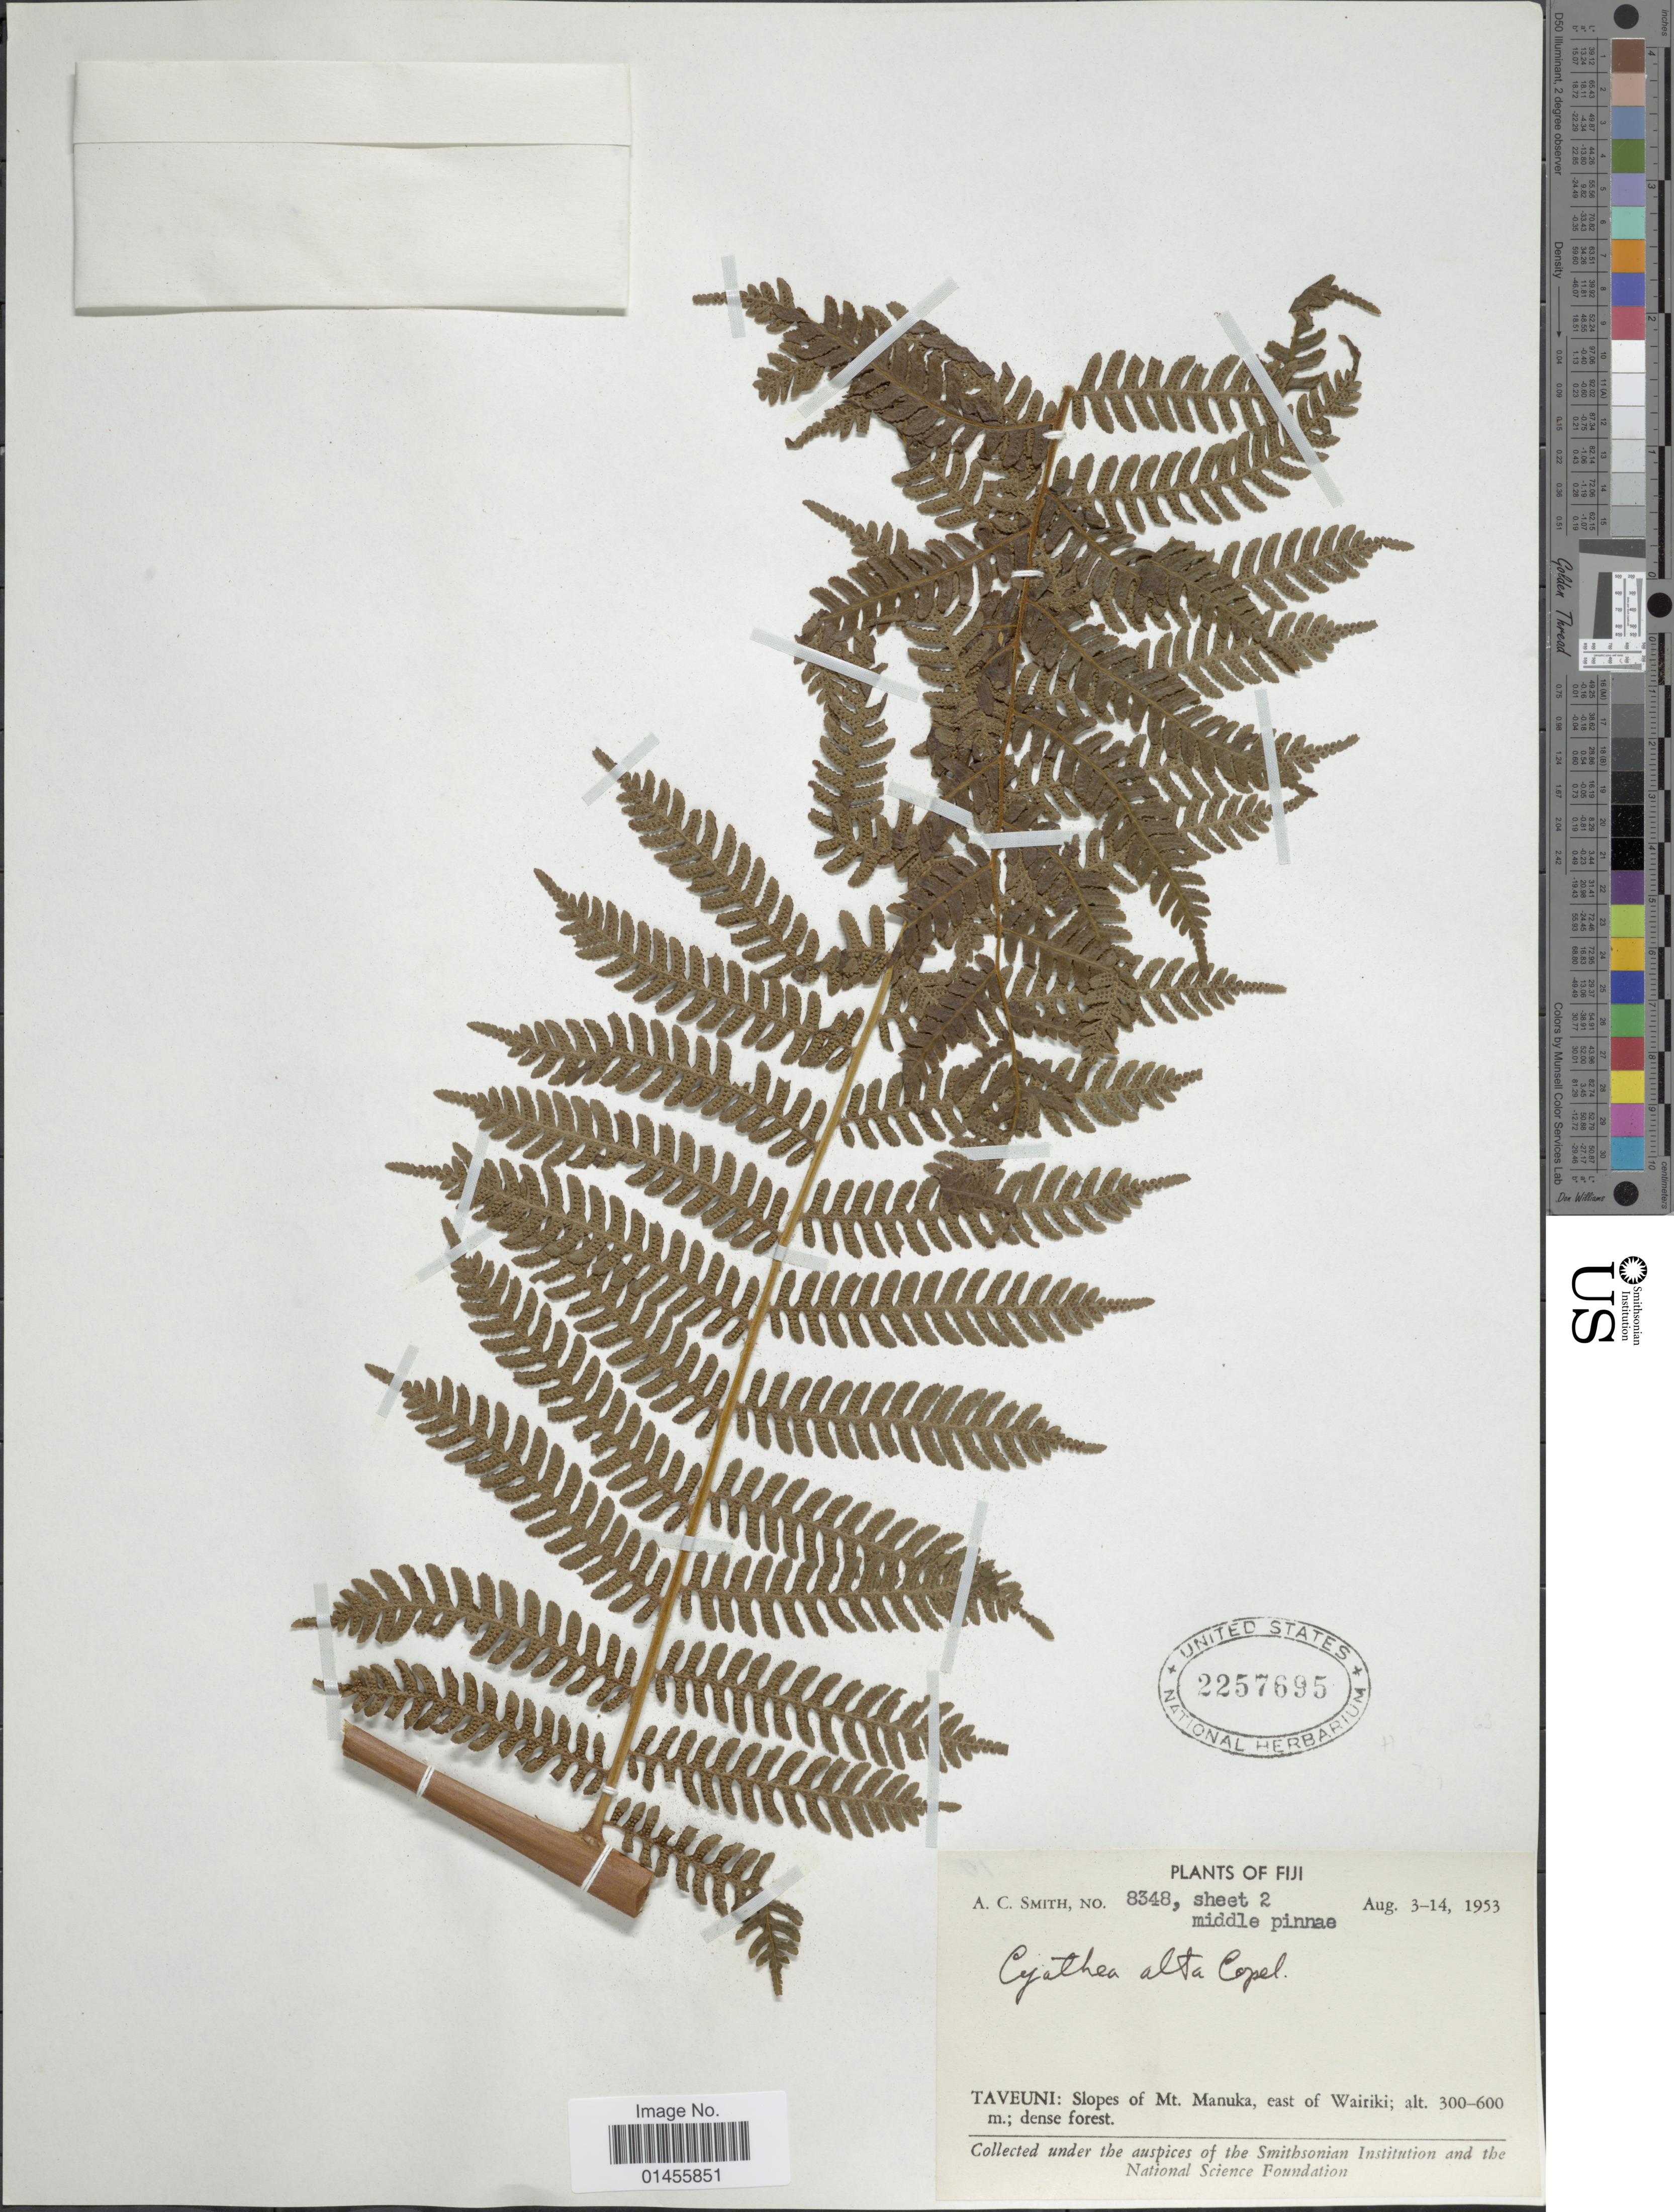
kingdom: Plantae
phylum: Tracheophyta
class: Polypodiopsida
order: Cyatheales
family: Cyatheaceae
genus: Alsophila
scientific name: Alsophila alta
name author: (Copel.) R.M. Tryon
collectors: A. C. Smith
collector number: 8348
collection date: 1953-08-03/1953-08-14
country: Fiji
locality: Taveuni; Slope of Mt. Manuka, east of Wairiki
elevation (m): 300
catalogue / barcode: US 2257695